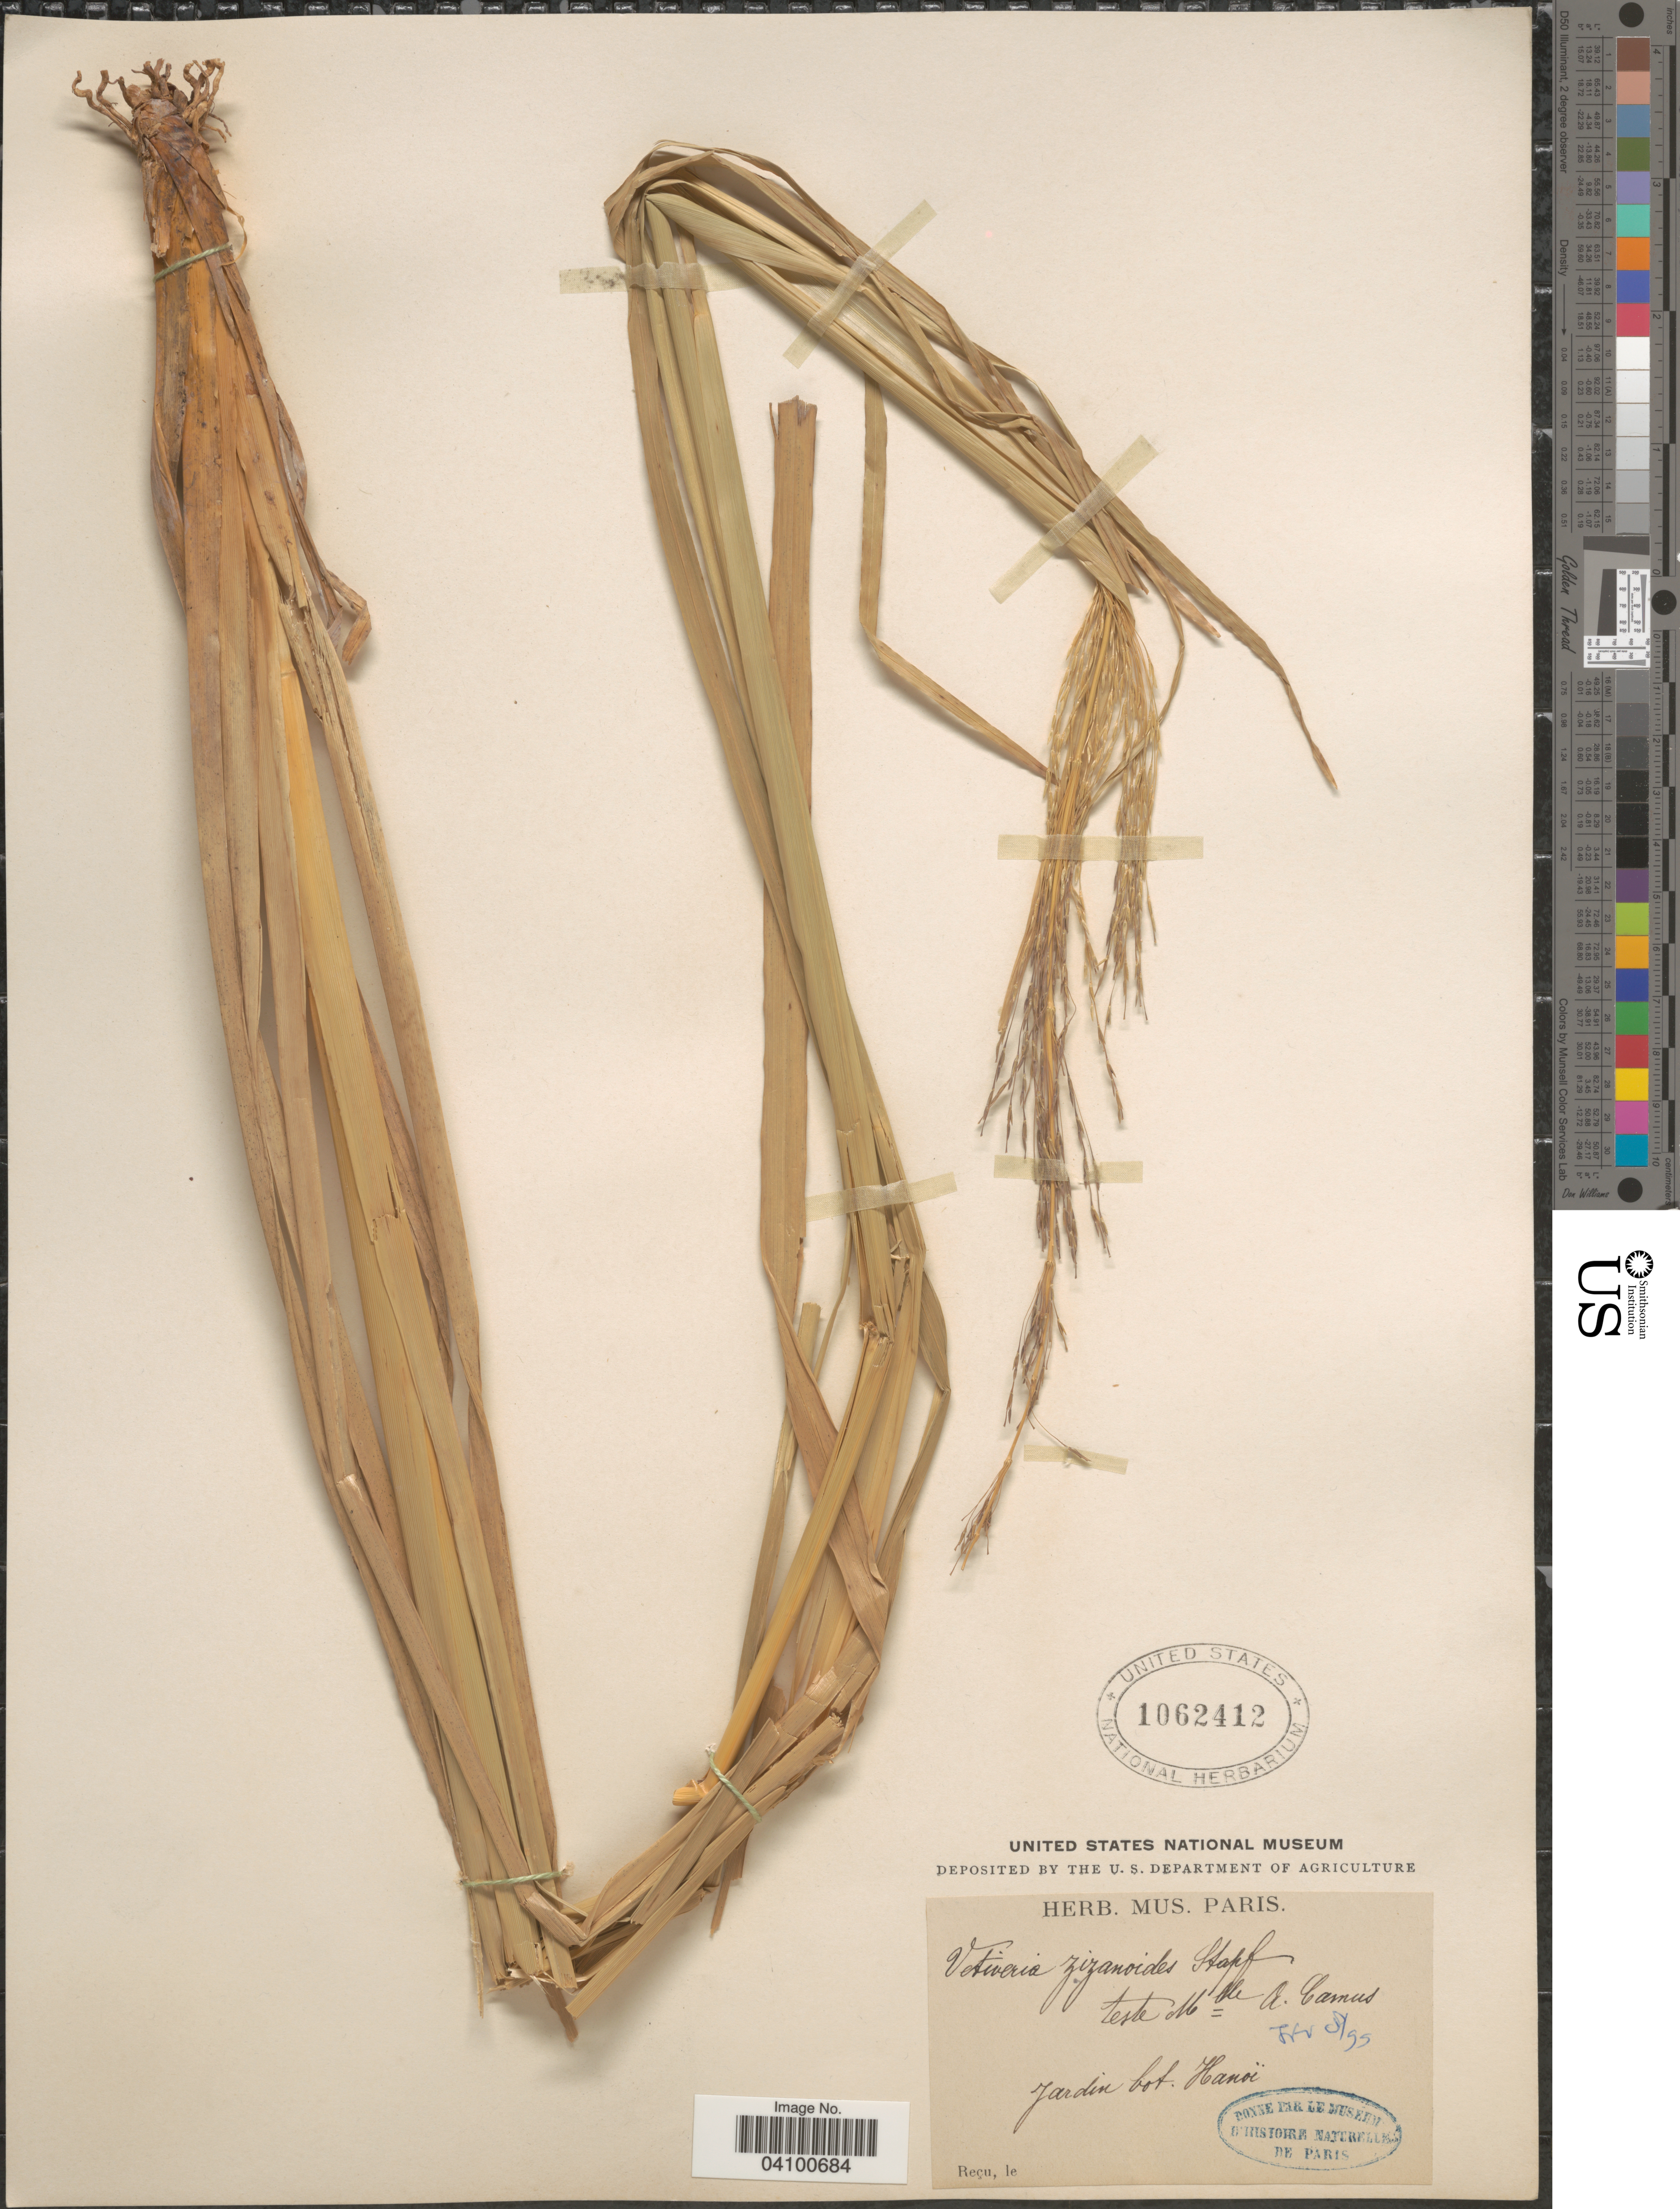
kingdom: Plantae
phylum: Tracheophyta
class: Liliopsida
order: Poales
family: Poaceae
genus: Chrysopogon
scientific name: Chrysopogon zizanioides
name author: (L.) Roberty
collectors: A. A. Camus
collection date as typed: Transcribed d/m/y: 8/2/95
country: Vietnam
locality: Jardin bot. Hanoï.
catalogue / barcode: US 1062412